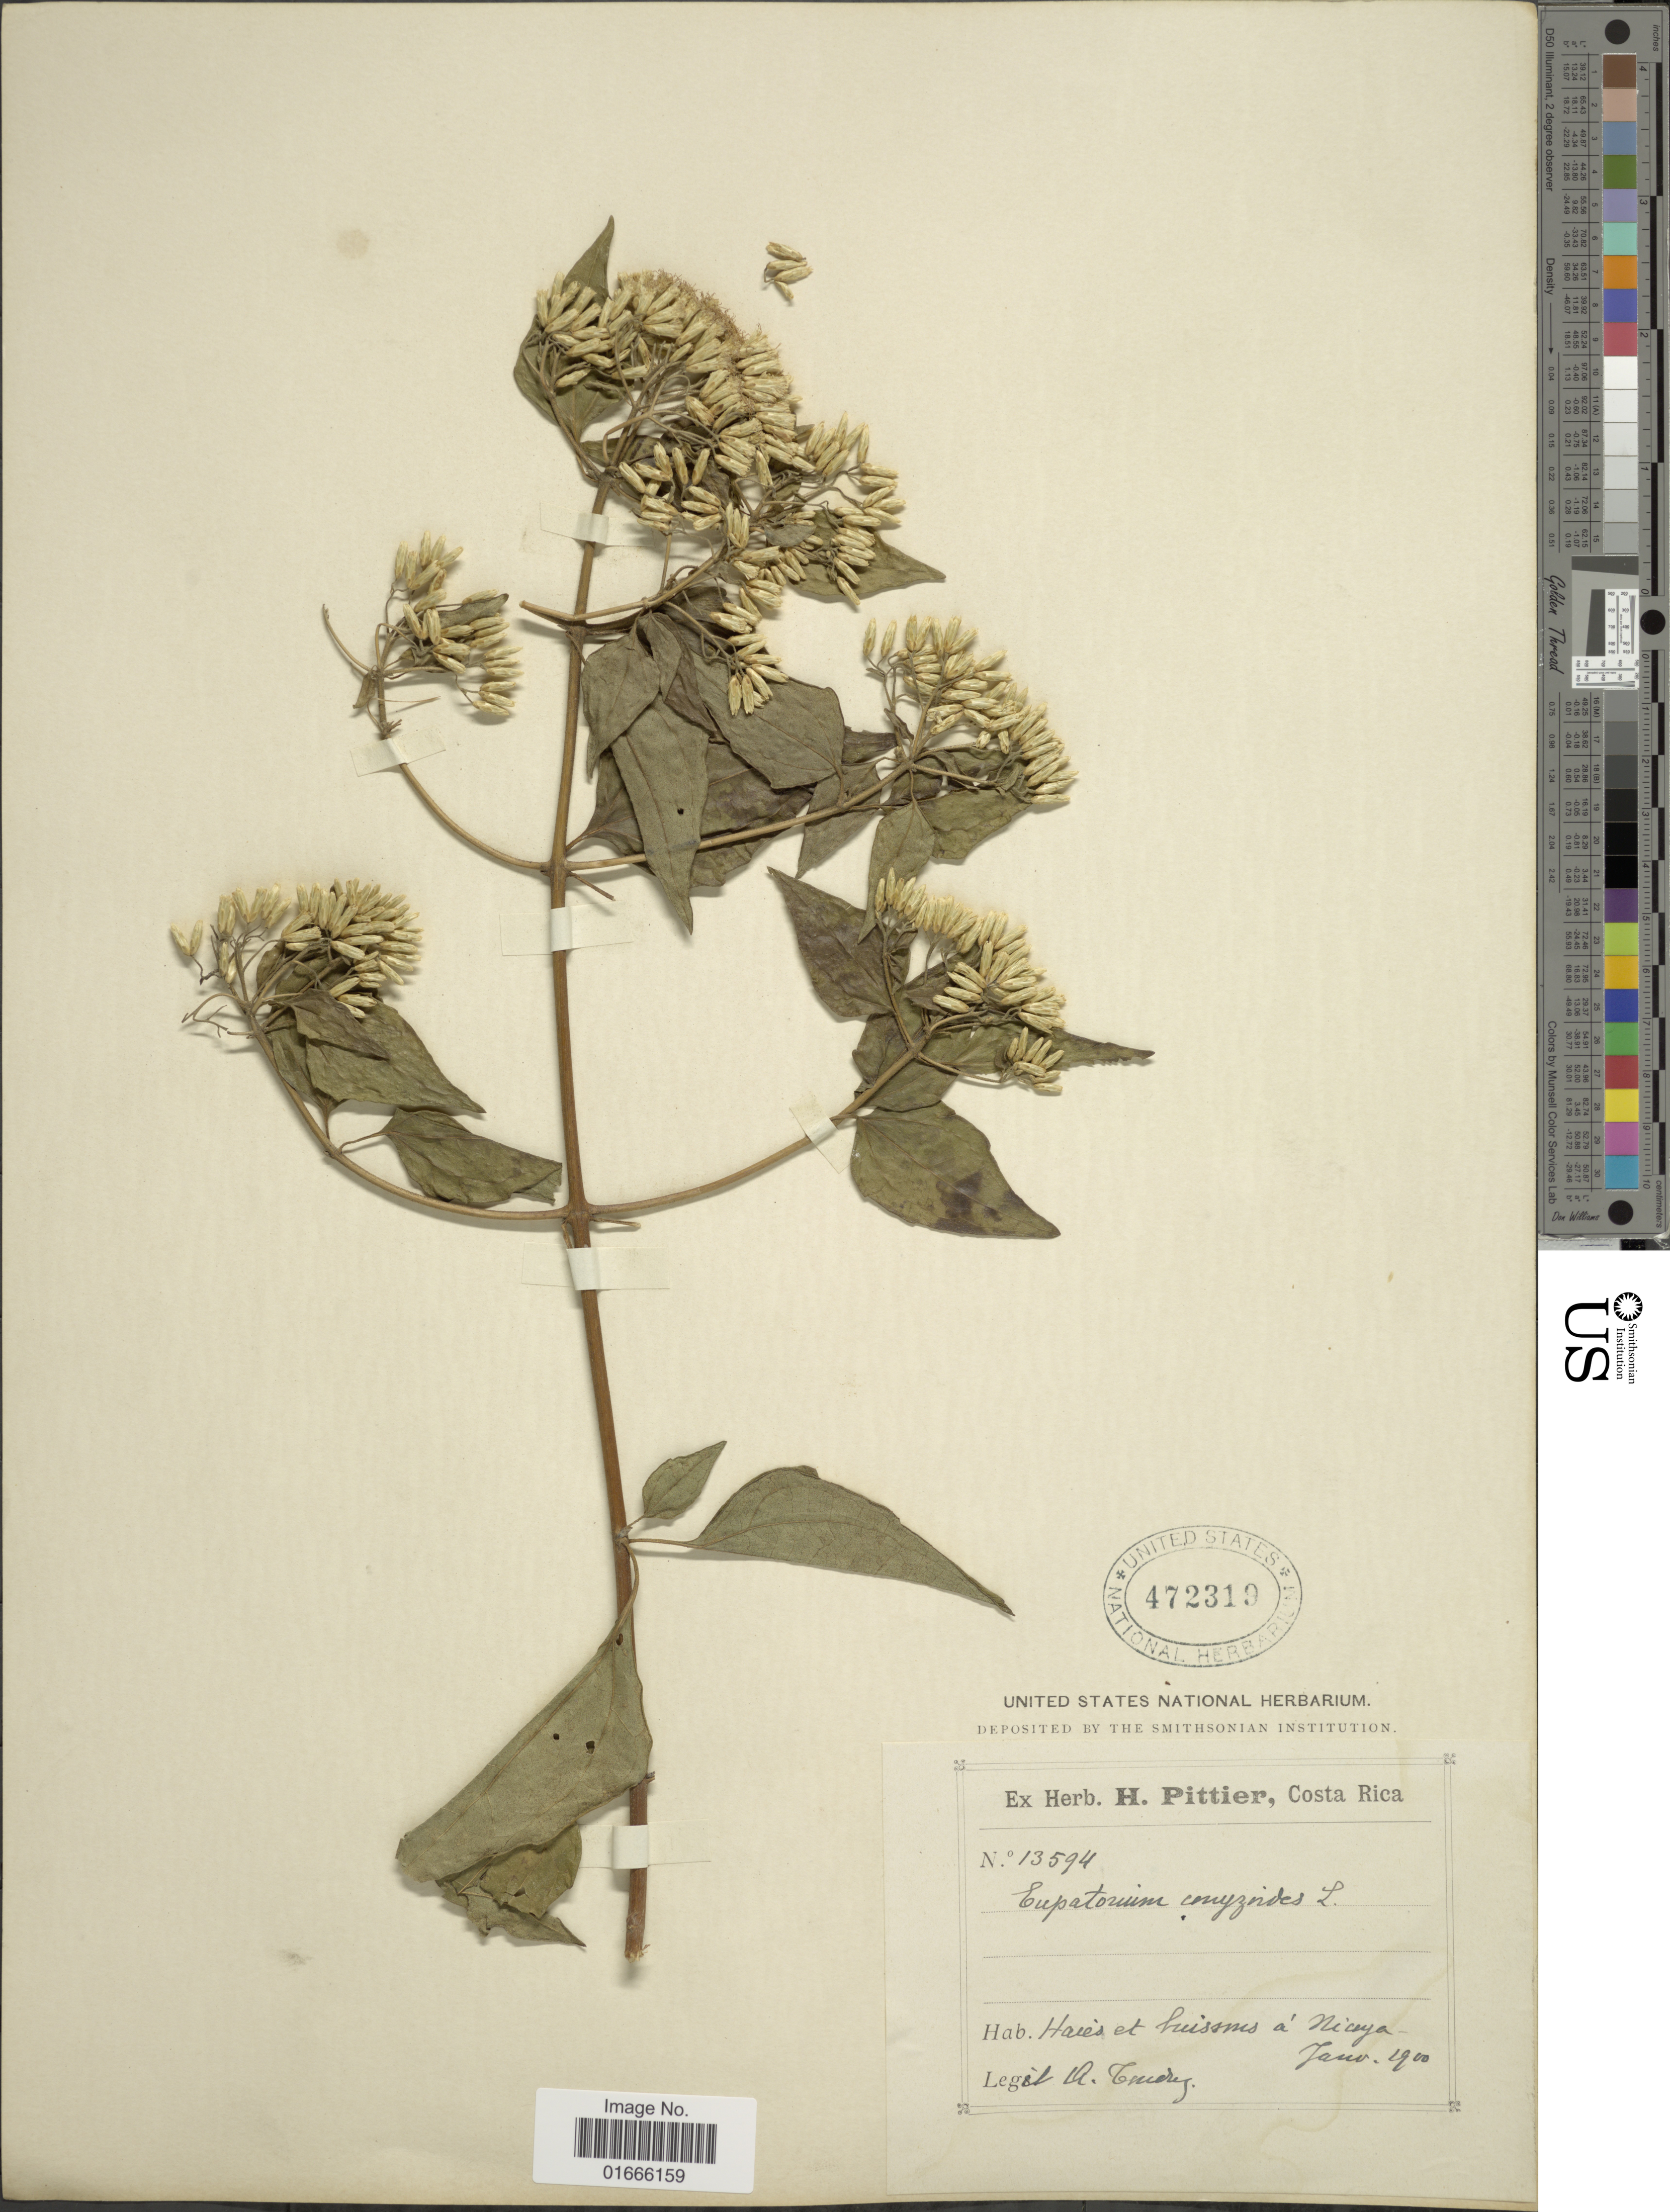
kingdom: Plantae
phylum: Tracheophyta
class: Magnoliopsida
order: Asterales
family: Asteraceae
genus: Chromolaena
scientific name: Chromolaena odorata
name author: (L.) R.M. King & H. Rob.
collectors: A. Tonduz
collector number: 13594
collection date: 1910-01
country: Costa Rica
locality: Haies et hussnis a Nicaya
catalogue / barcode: US 472319